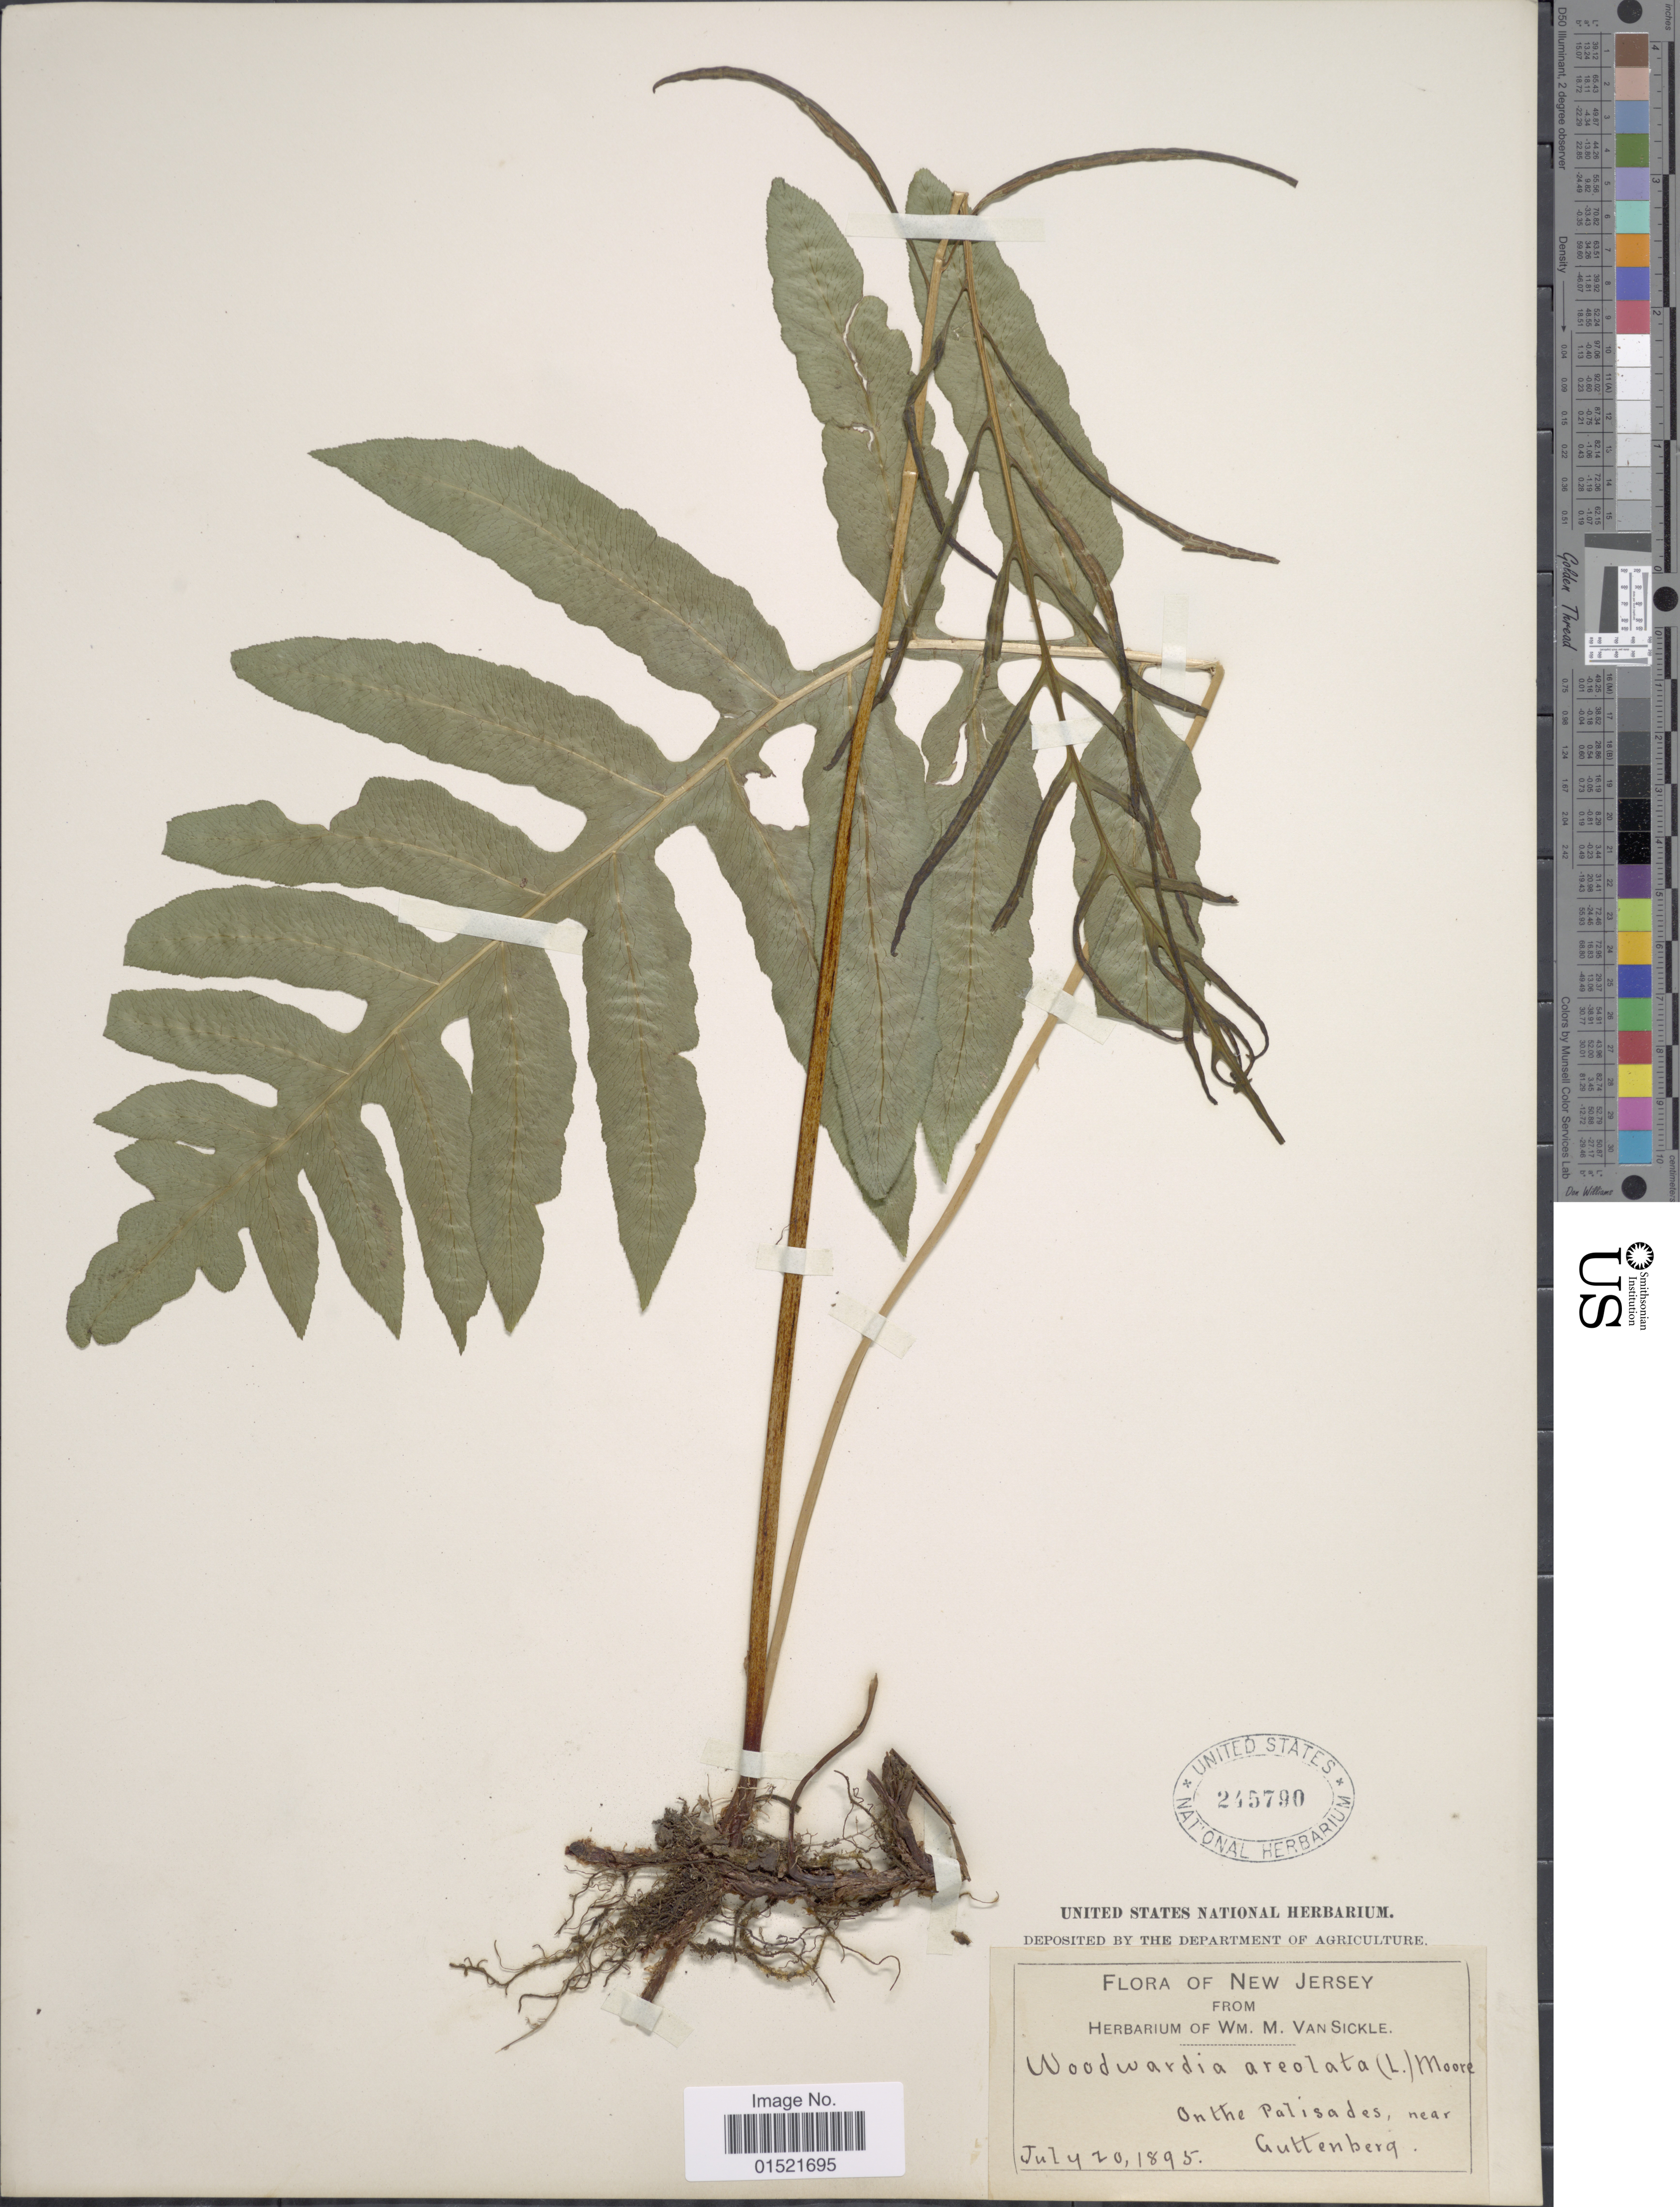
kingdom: Plantae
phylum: Tracheophyta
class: Polypodiopsida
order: Polypodiales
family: Blechnaceae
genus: Woodwardia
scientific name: Woodwardia areolata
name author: (L.) T. Moore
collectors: ex herb. Wm. M. Van Sickle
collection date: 1895-07-20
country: United States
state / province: New Jersey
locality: On the Palisades, near Guttenberg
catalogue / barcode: US 245790